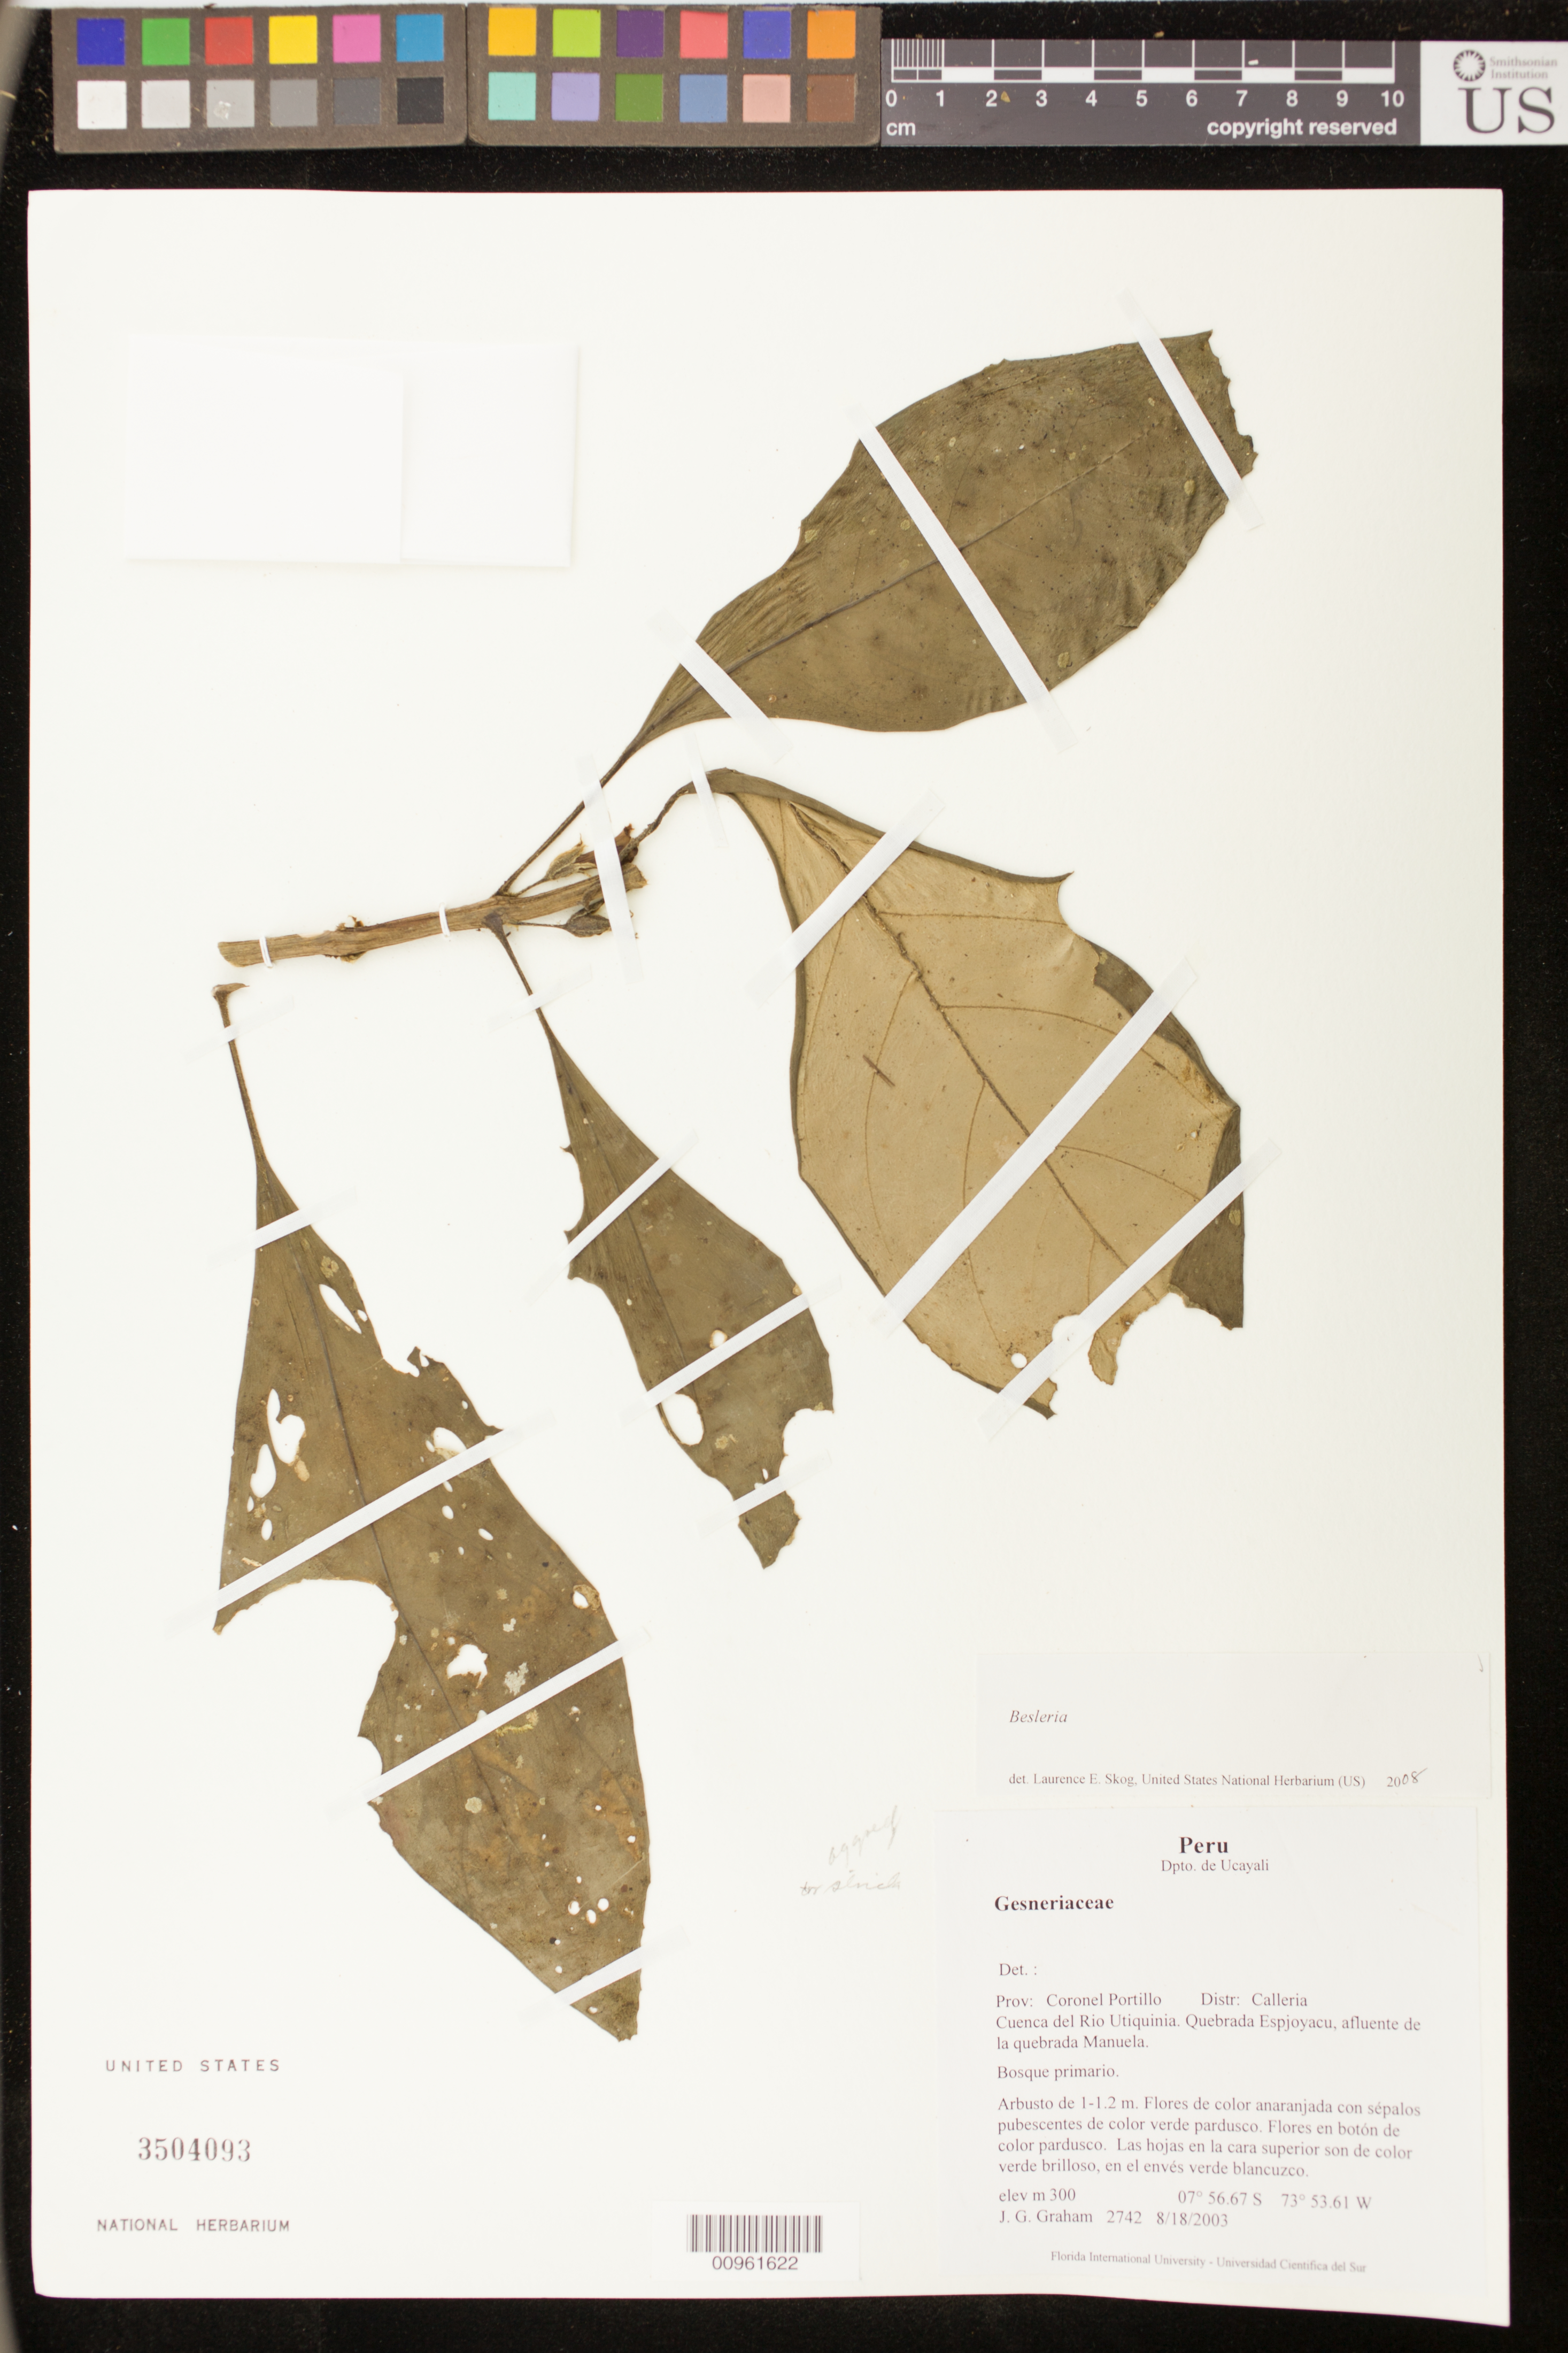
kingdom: Plantae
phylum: Tracheophyta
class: Magnoliopsida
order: Lamiales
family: Gesneriaceae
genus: Besleria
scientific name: Besleria sp.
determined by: Skog, Laurence E.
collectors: J. G. Graham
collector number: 2742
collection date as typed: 18 Aug 2003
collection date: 2003-08-18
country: Peru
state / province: Ucayali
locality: Prov. Coronel Portillo, Distr. Calleria. Cuenca del Rio Utiquinia. Quebrada Espjoyacu, afluente de la quebrada Manuela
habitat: Bosque primario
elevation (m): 300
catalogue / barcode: US 3504093